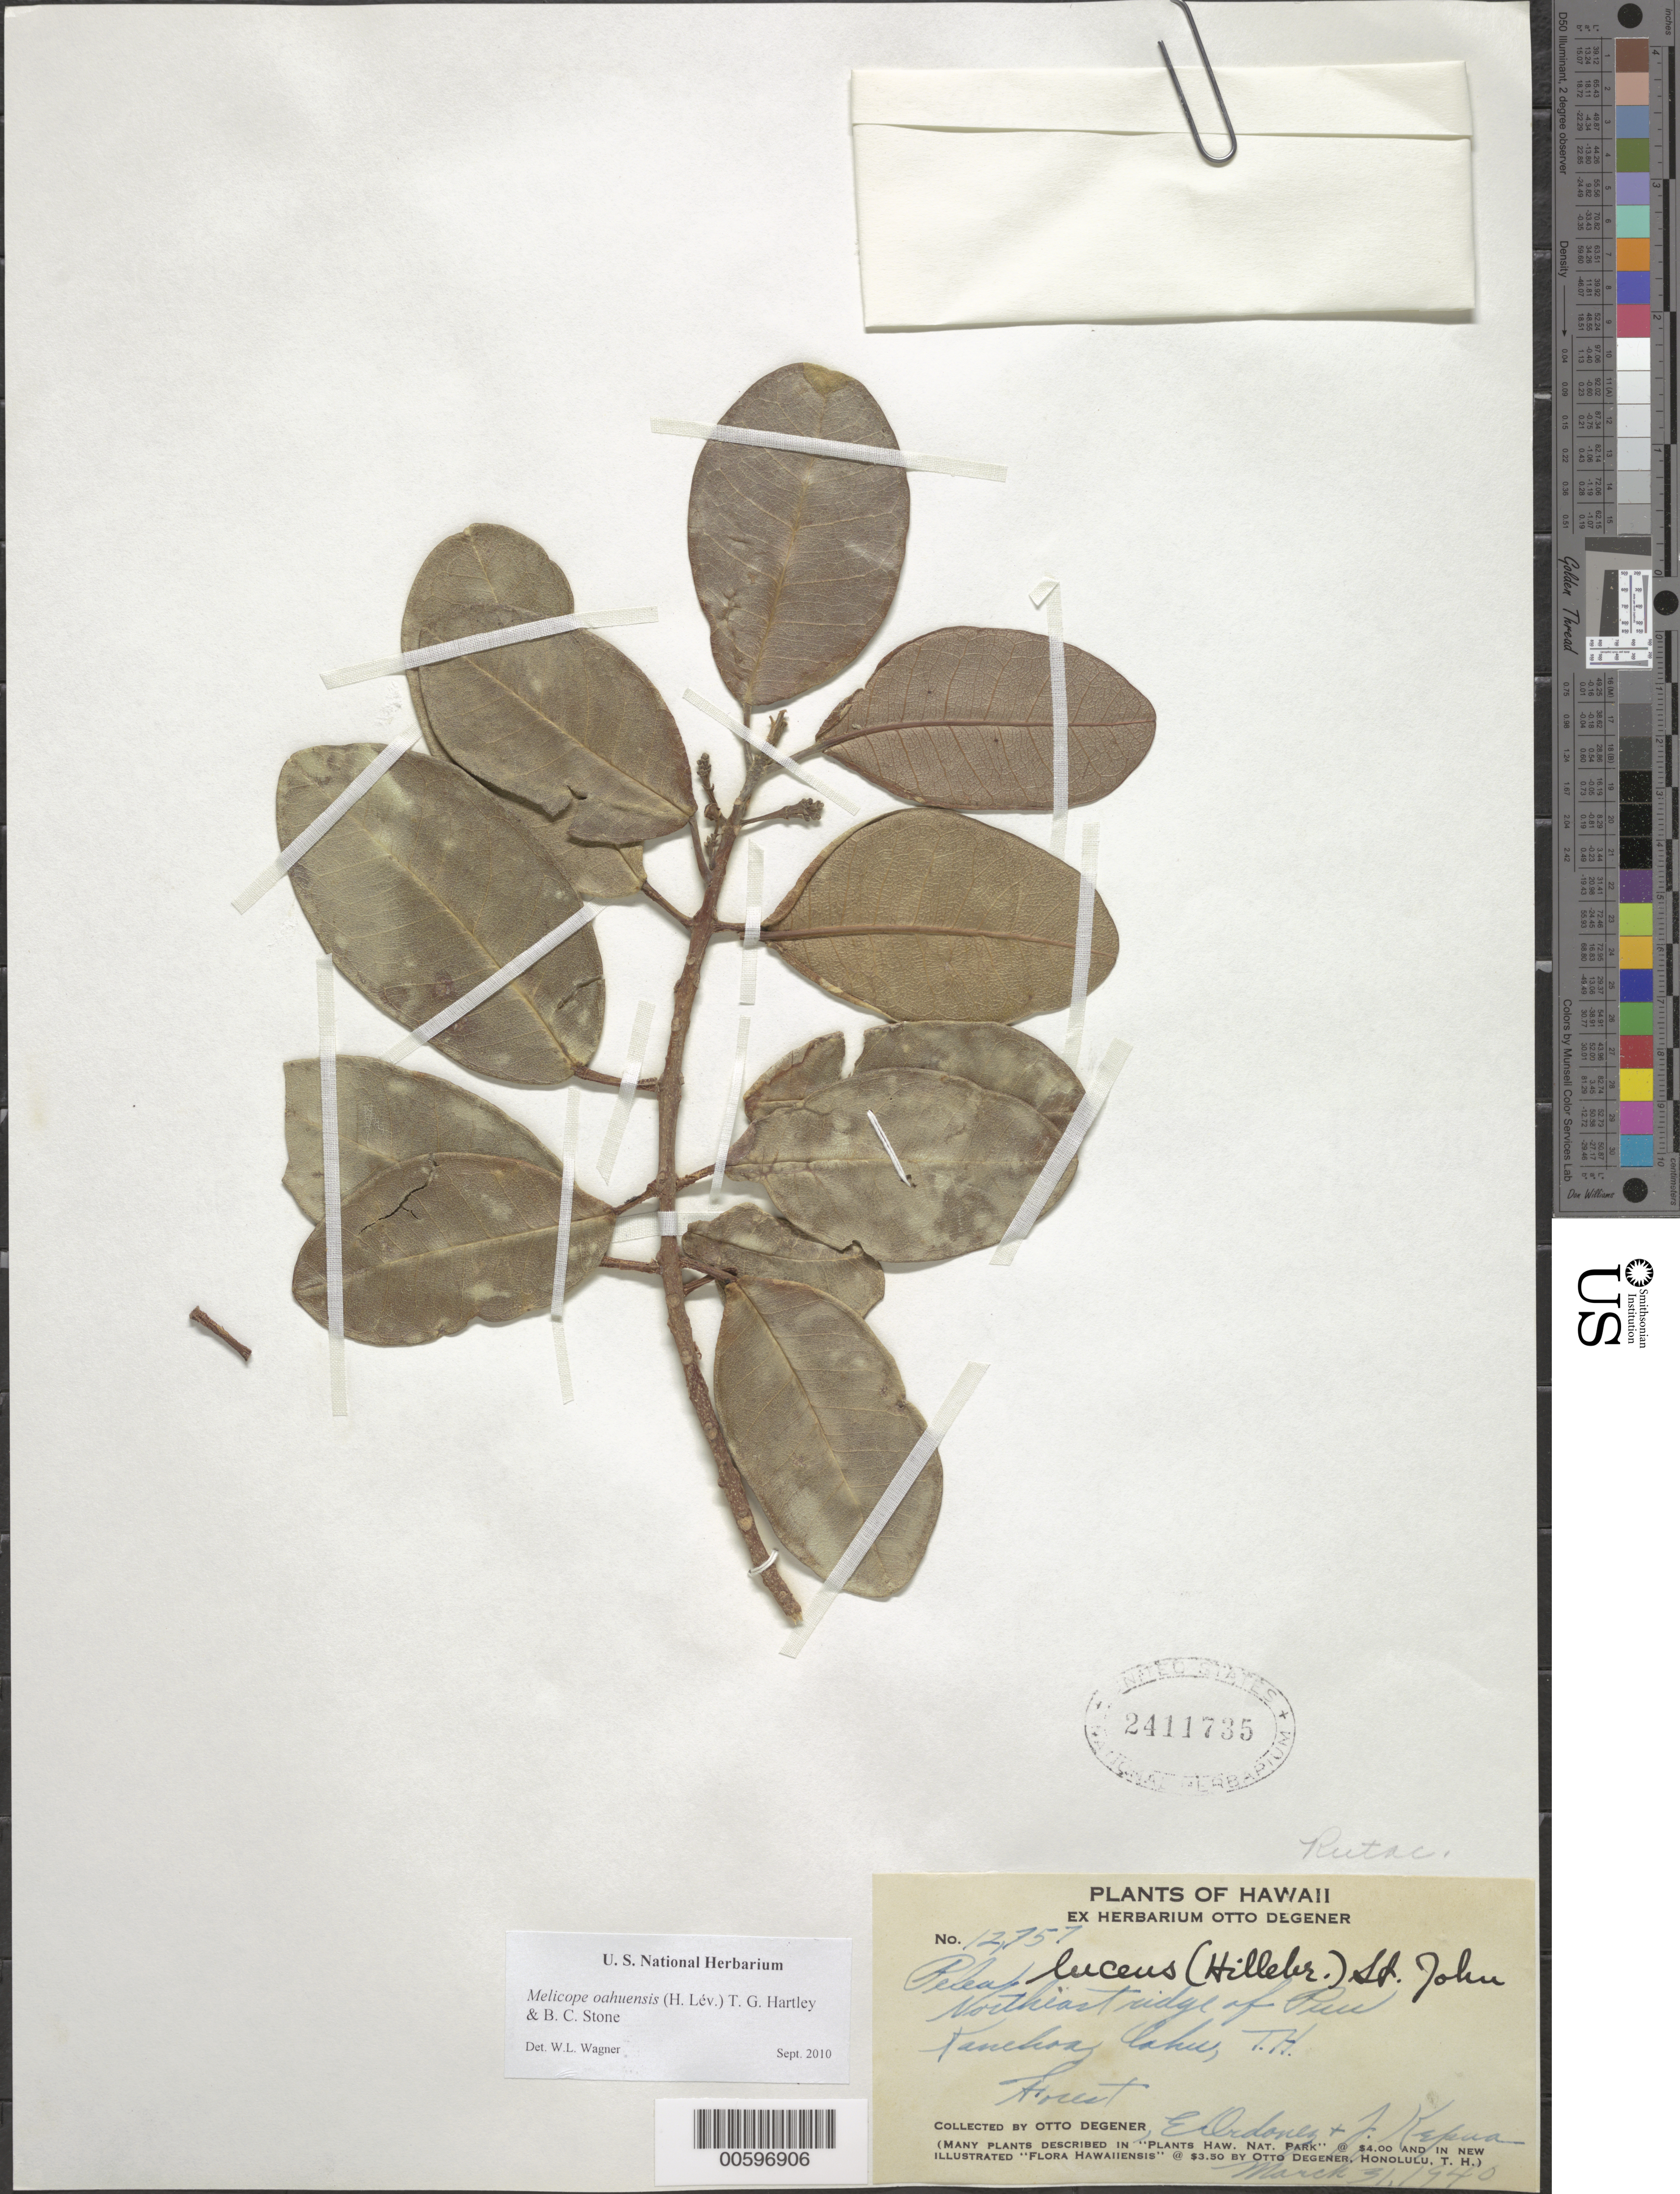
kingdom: Plantae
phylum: Tracheophyta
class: Magnoliopsida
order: Sapindales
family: Rutaceae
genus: Melicope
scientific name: Melicope oahuensis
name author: (H. Lév.) T.G. Hartley & B.C. Stone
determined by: Wagner, W. L., (BOT), Smithsonian Institution - National Museum of Natural History (UNITED STATES)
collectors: O. Degener, E. Ordonez & J. Kepua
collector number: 12757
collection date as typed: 31 Mar 1940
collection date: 1940-03-31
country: United States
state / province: Hawaii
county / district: Honolulu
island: Oahu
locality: NE ridge of Puu ?anchoa.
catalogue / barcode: US 2411735